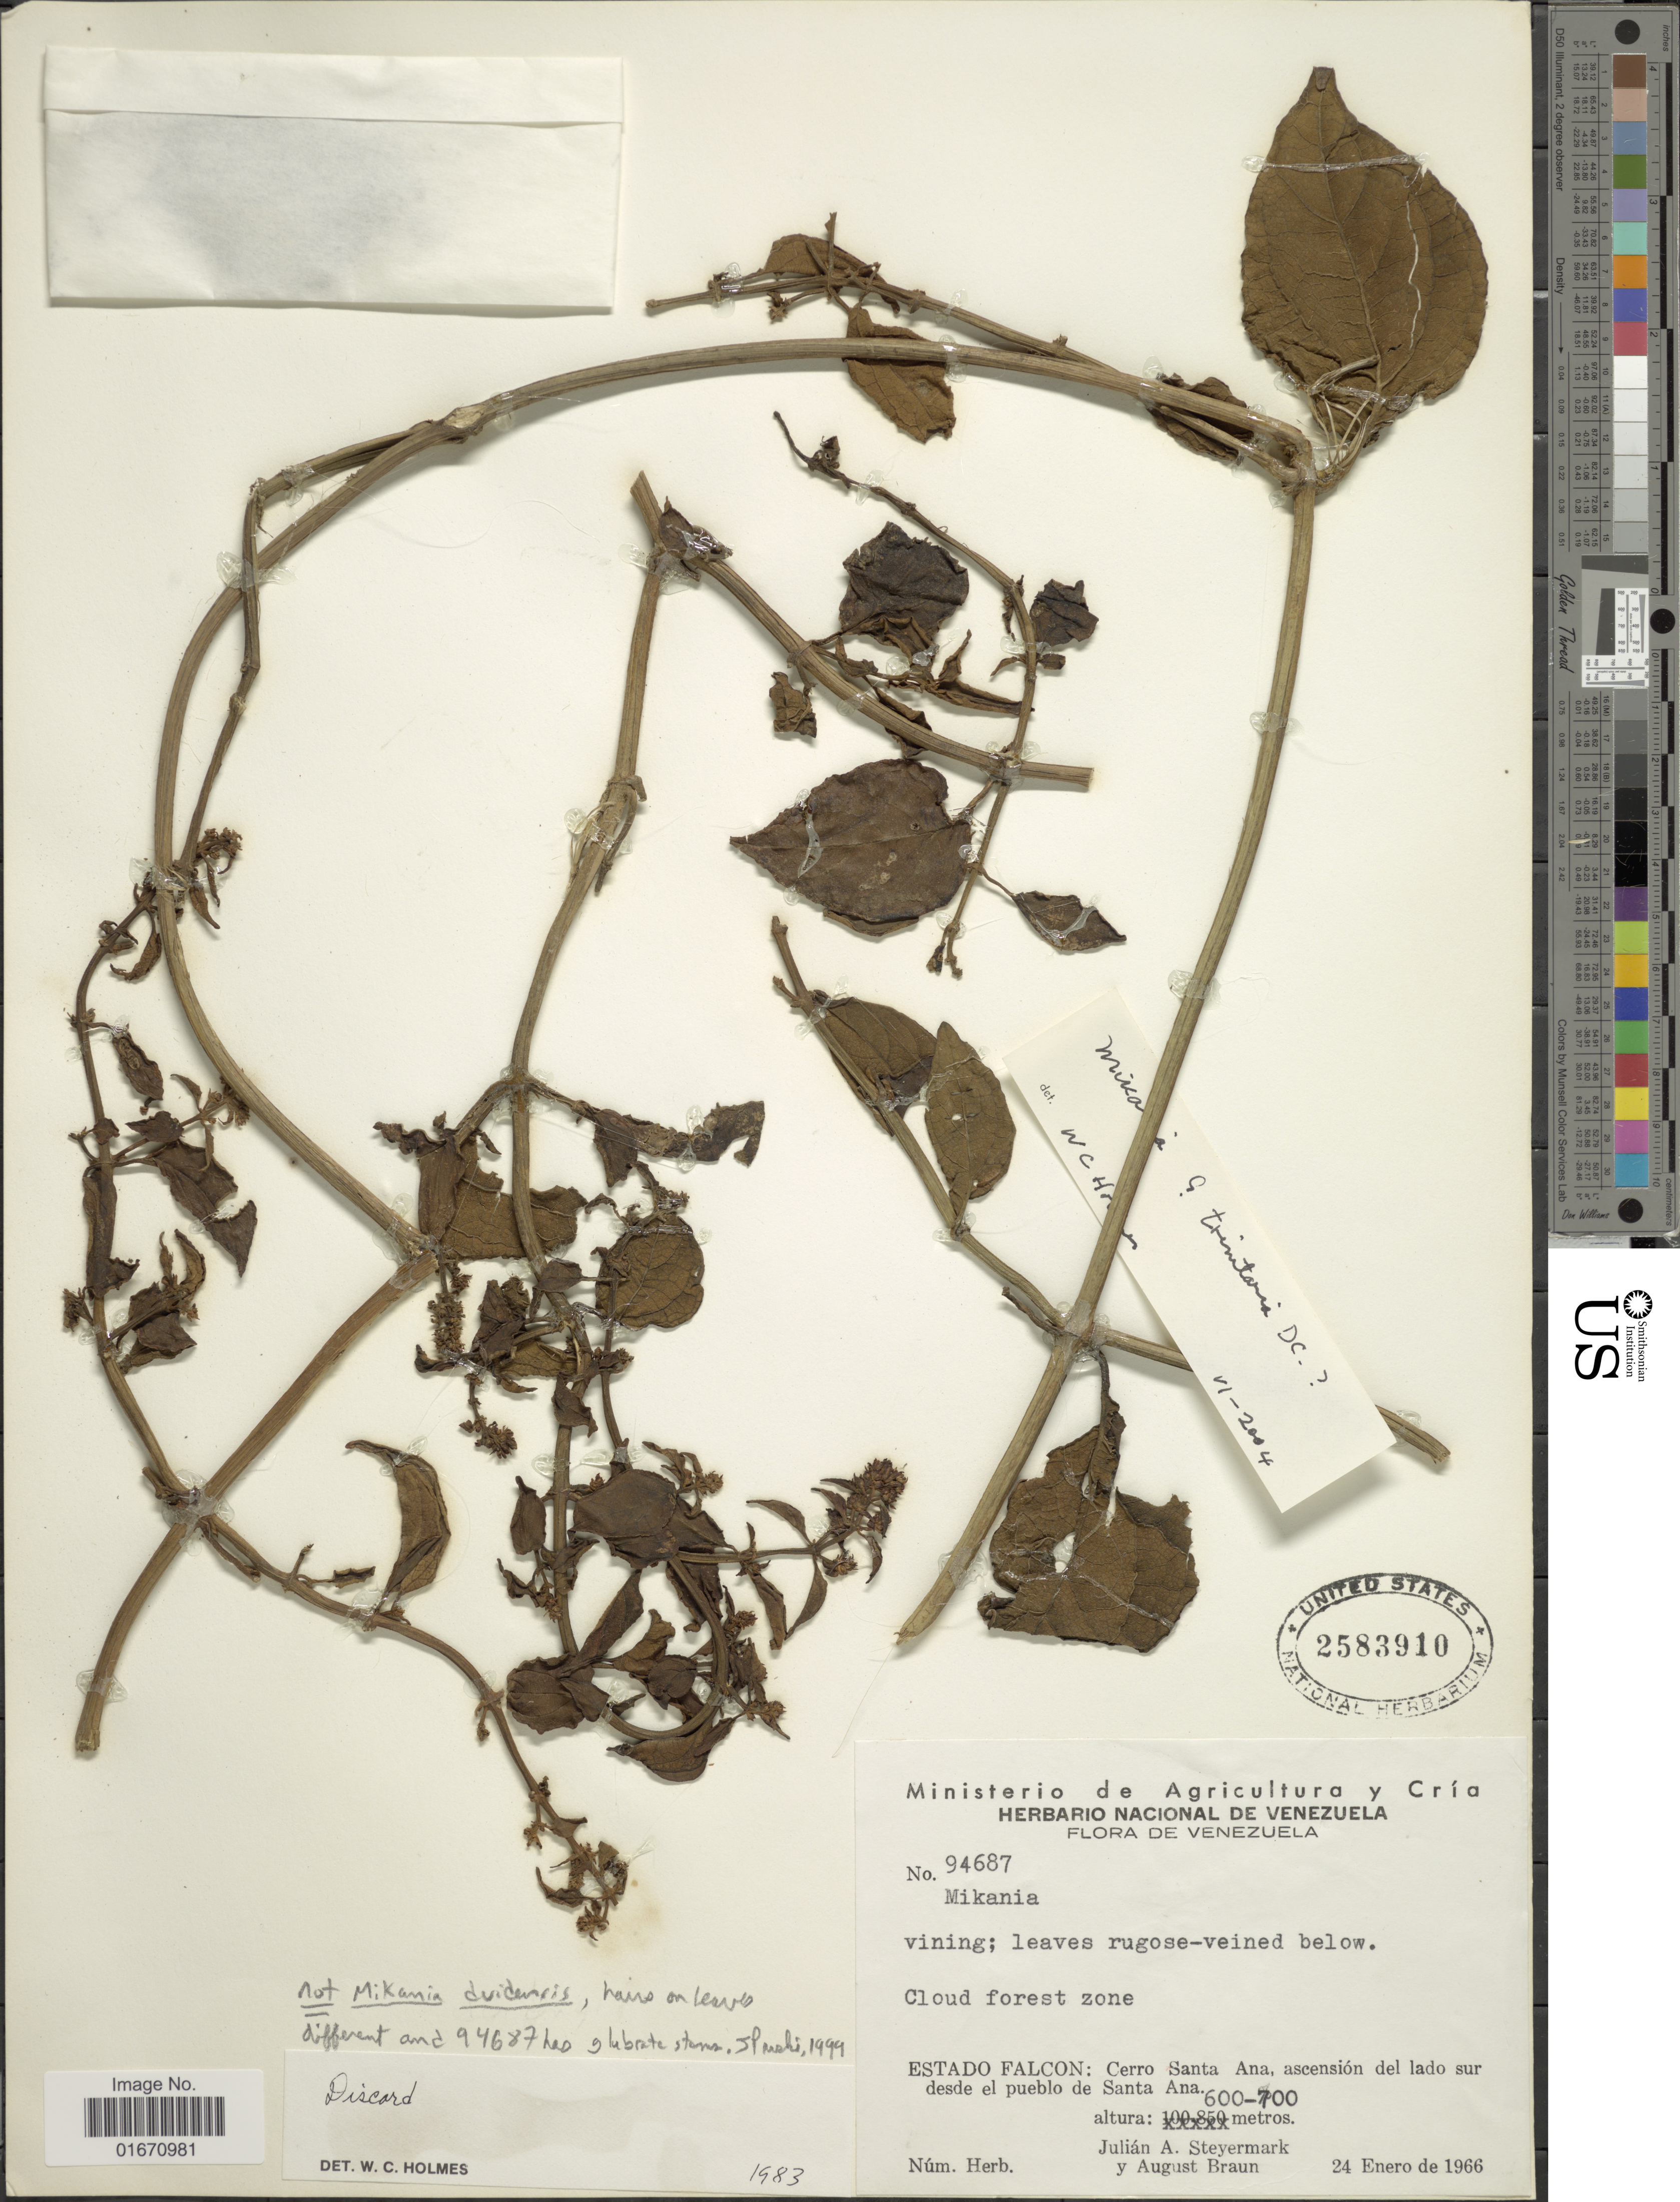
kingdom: Plantae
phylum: Tracheophyta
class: Magnoliopsida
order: Asterales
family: Asteraceae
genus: Mikania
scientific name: Mikania duidensis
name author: B.L. Rob.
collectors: J. Steyermark & A. Braun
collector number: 94687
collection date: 1966-01-24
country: Venezuela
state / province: Falcón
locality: Cerro Santa Ana, ascension del lado sur desde el pueblo de Santa Ana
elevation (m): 600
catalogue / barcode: US 2583910